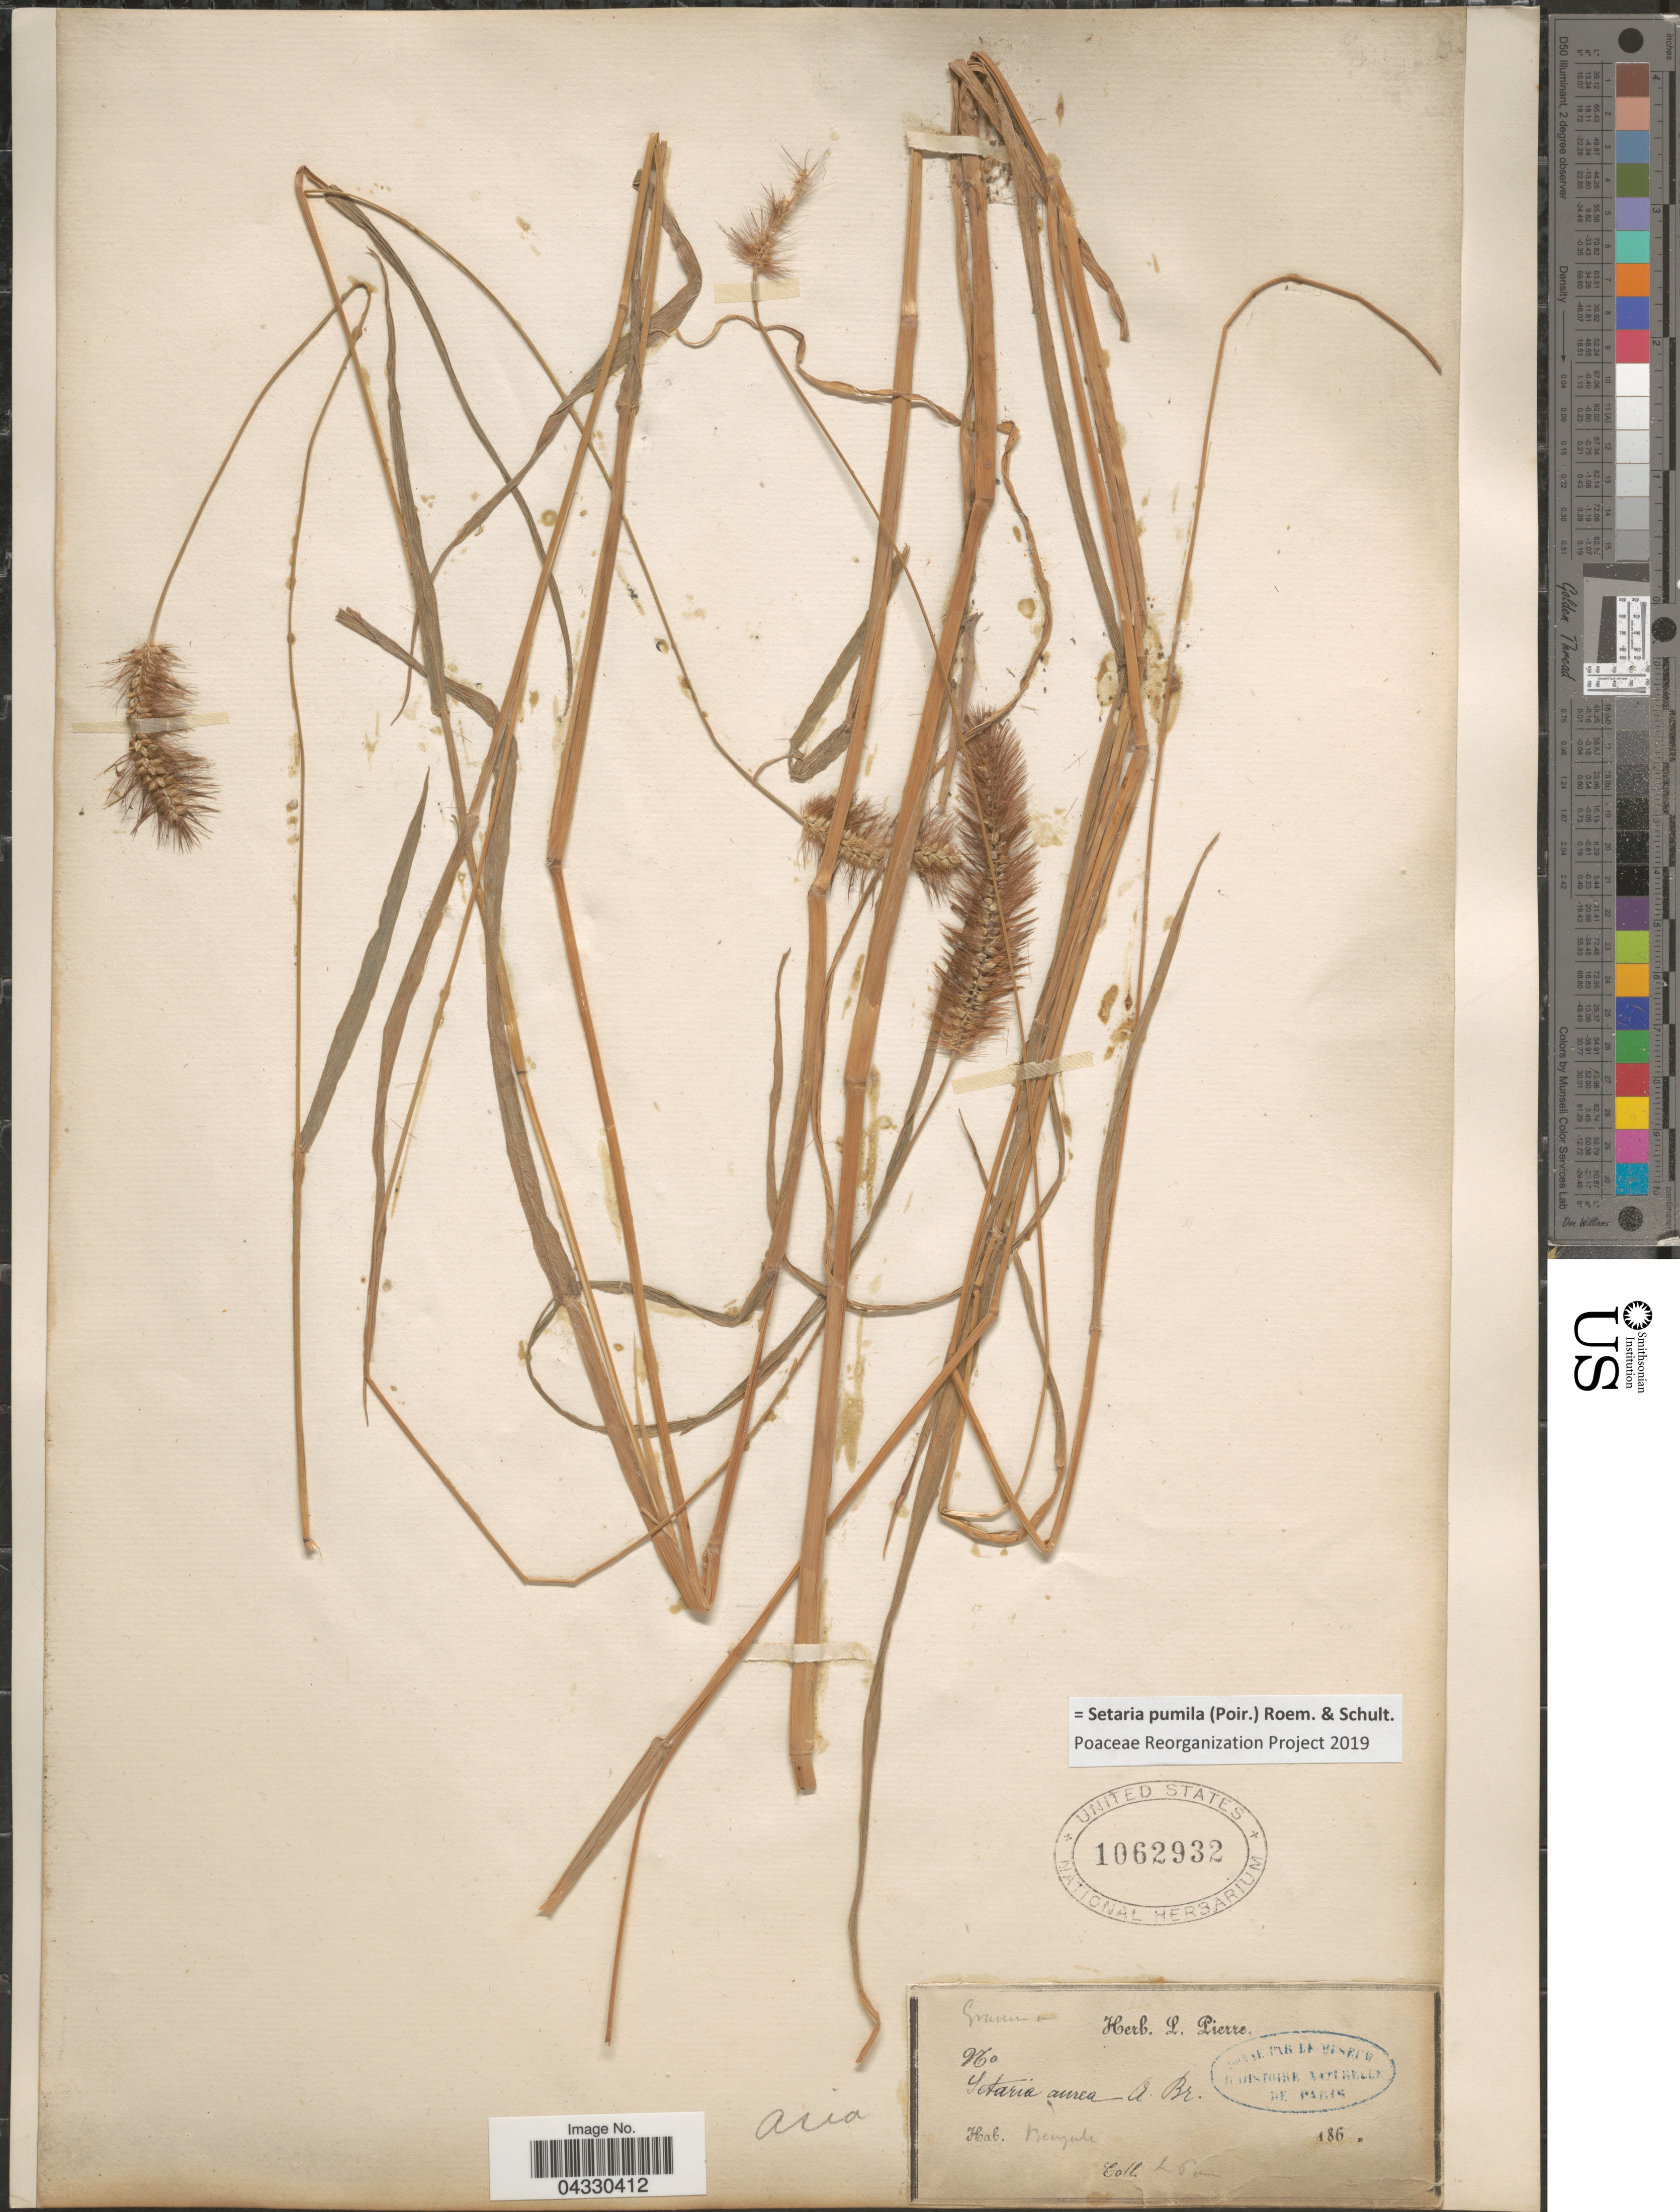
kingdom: Plantae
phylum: Tracheophyta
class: Liliopsida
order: Poales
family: Poaceae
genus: Setaria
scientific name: Setaria pumila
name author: (Poir.) Roem. & Schult.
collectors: L. Pierre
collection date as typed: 186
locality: Bengale.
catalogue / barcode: US 1062932